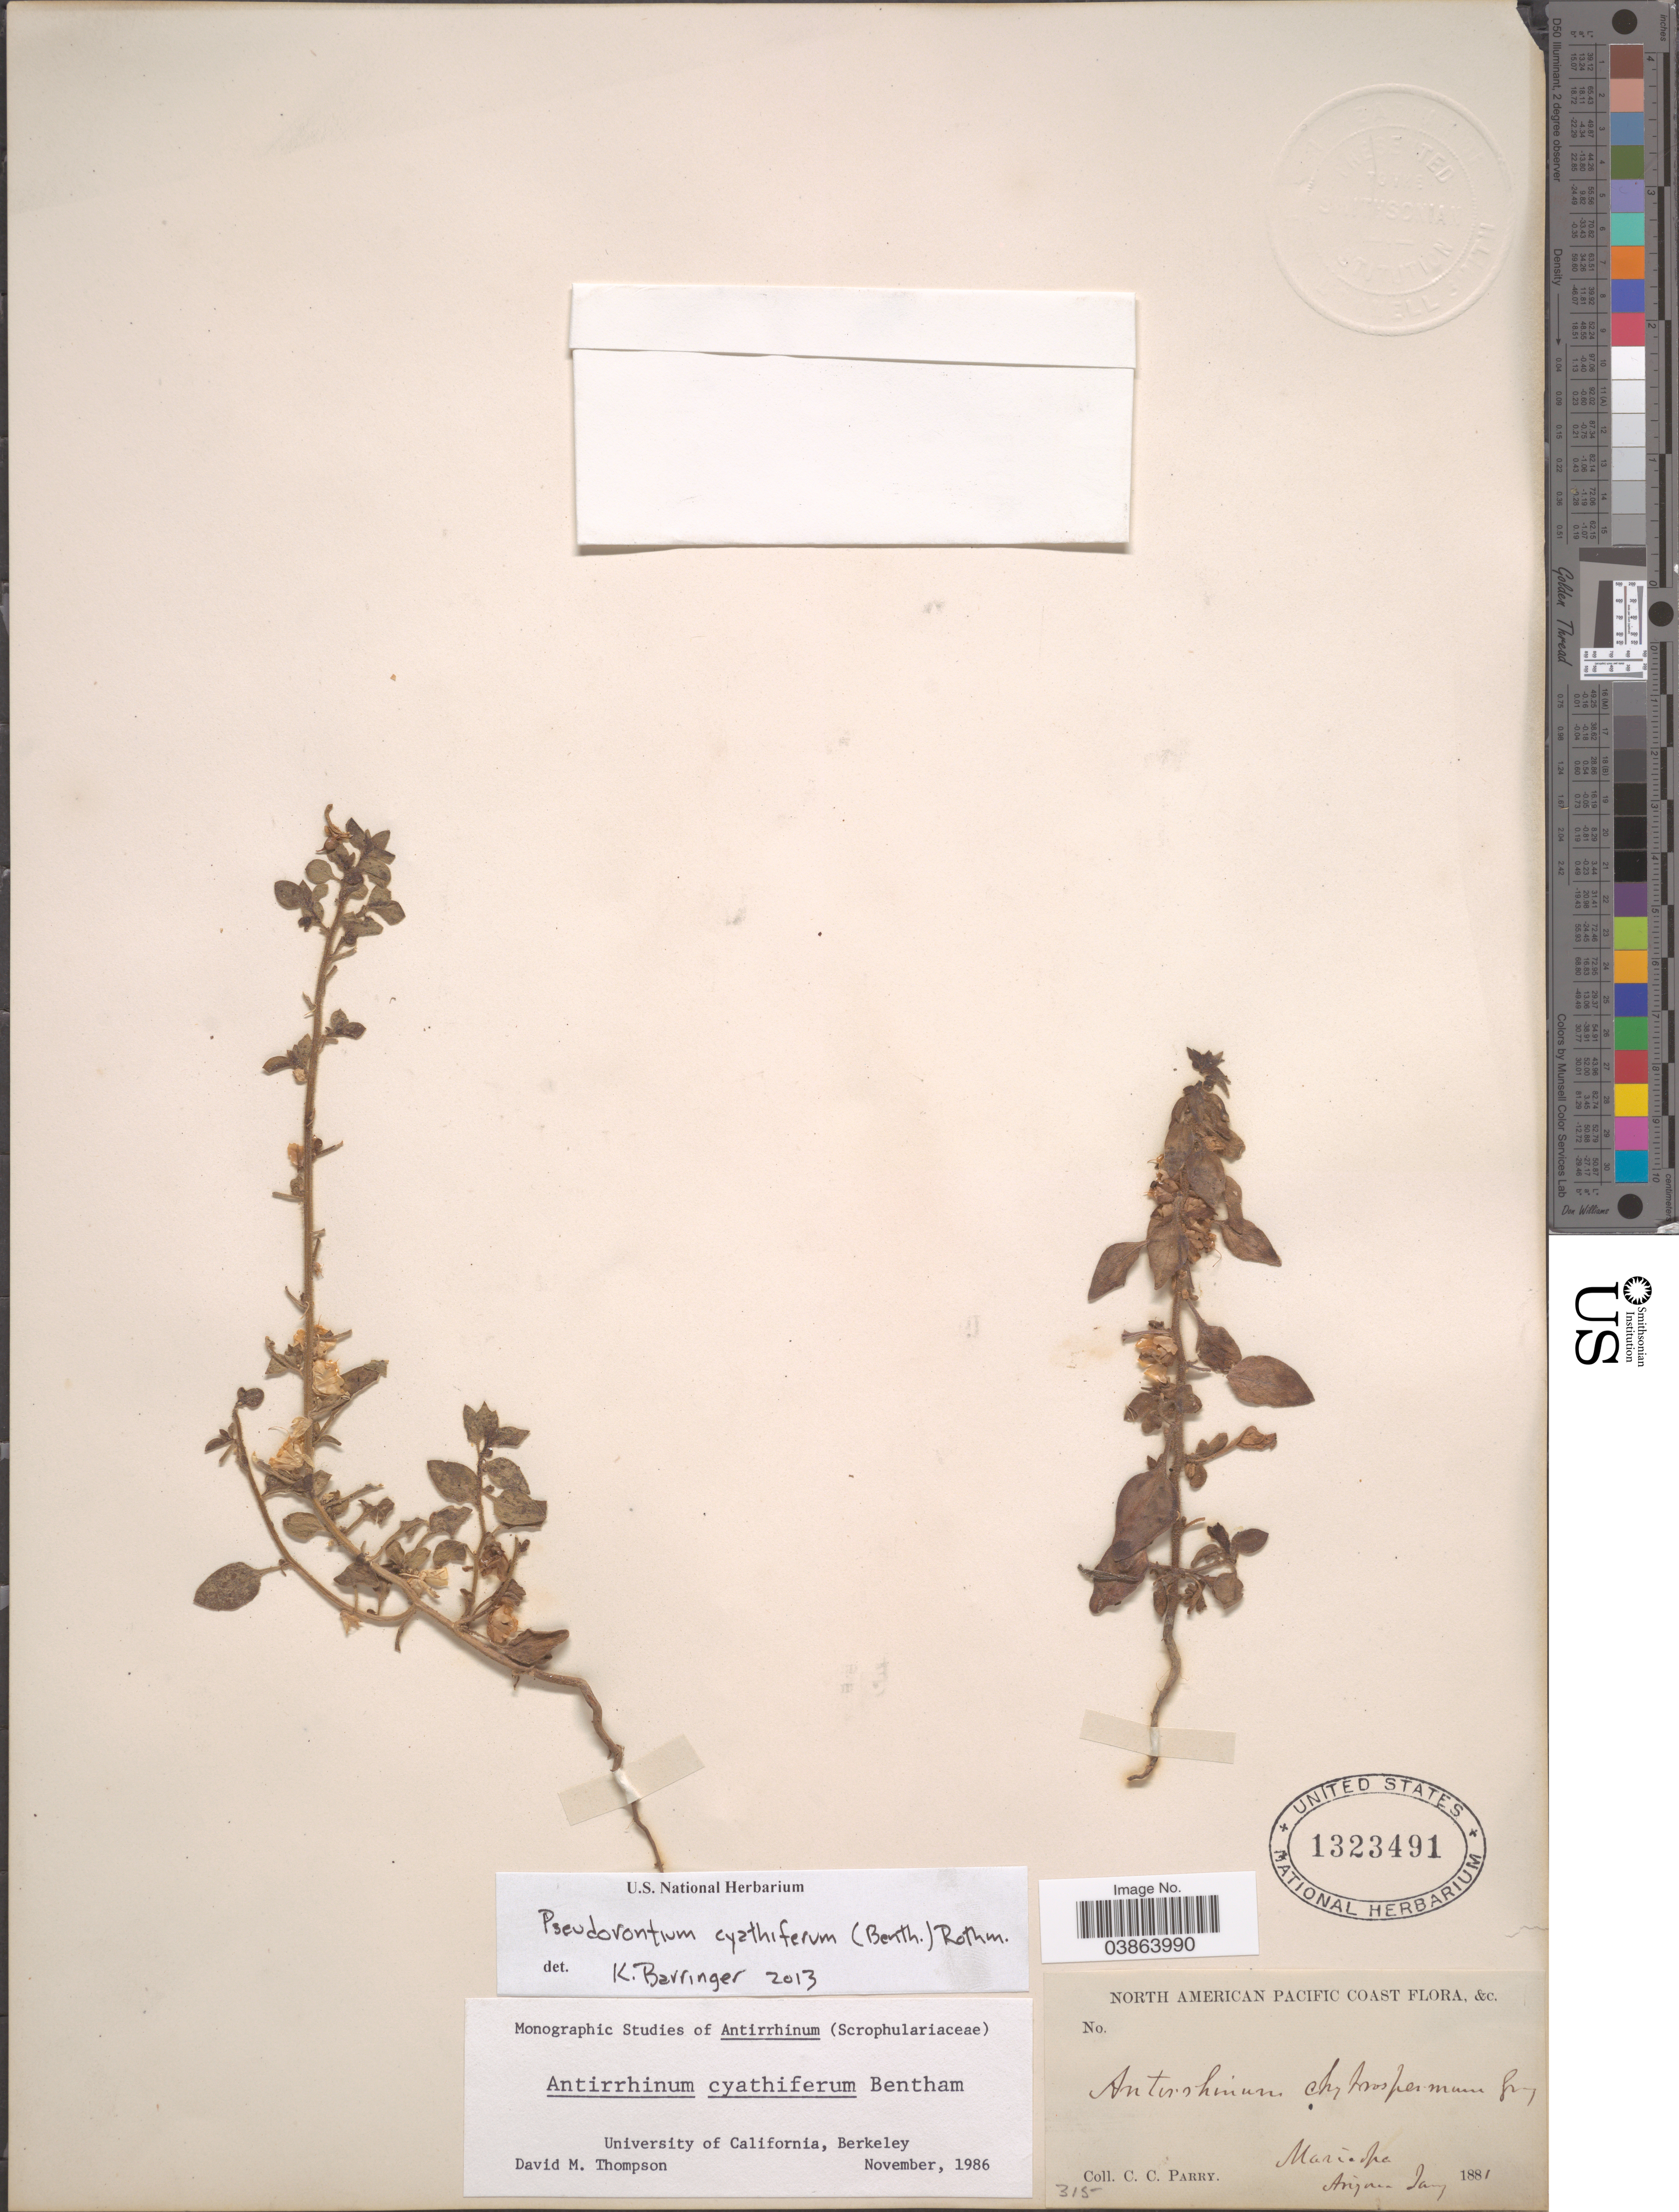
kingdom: Plantae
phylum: Tracheophyta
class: Magnoliopsida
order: Lamiales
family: Plantaginaceae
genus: Pseudorontium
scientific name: Pseudorontium cyathiferum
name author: (Benth.) Rothm.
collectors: C. C. Parry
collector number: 315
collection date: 1881-01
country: United States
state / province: Arizona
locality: North American Pacific Coast. Mariepa.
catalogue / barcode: US 1323491